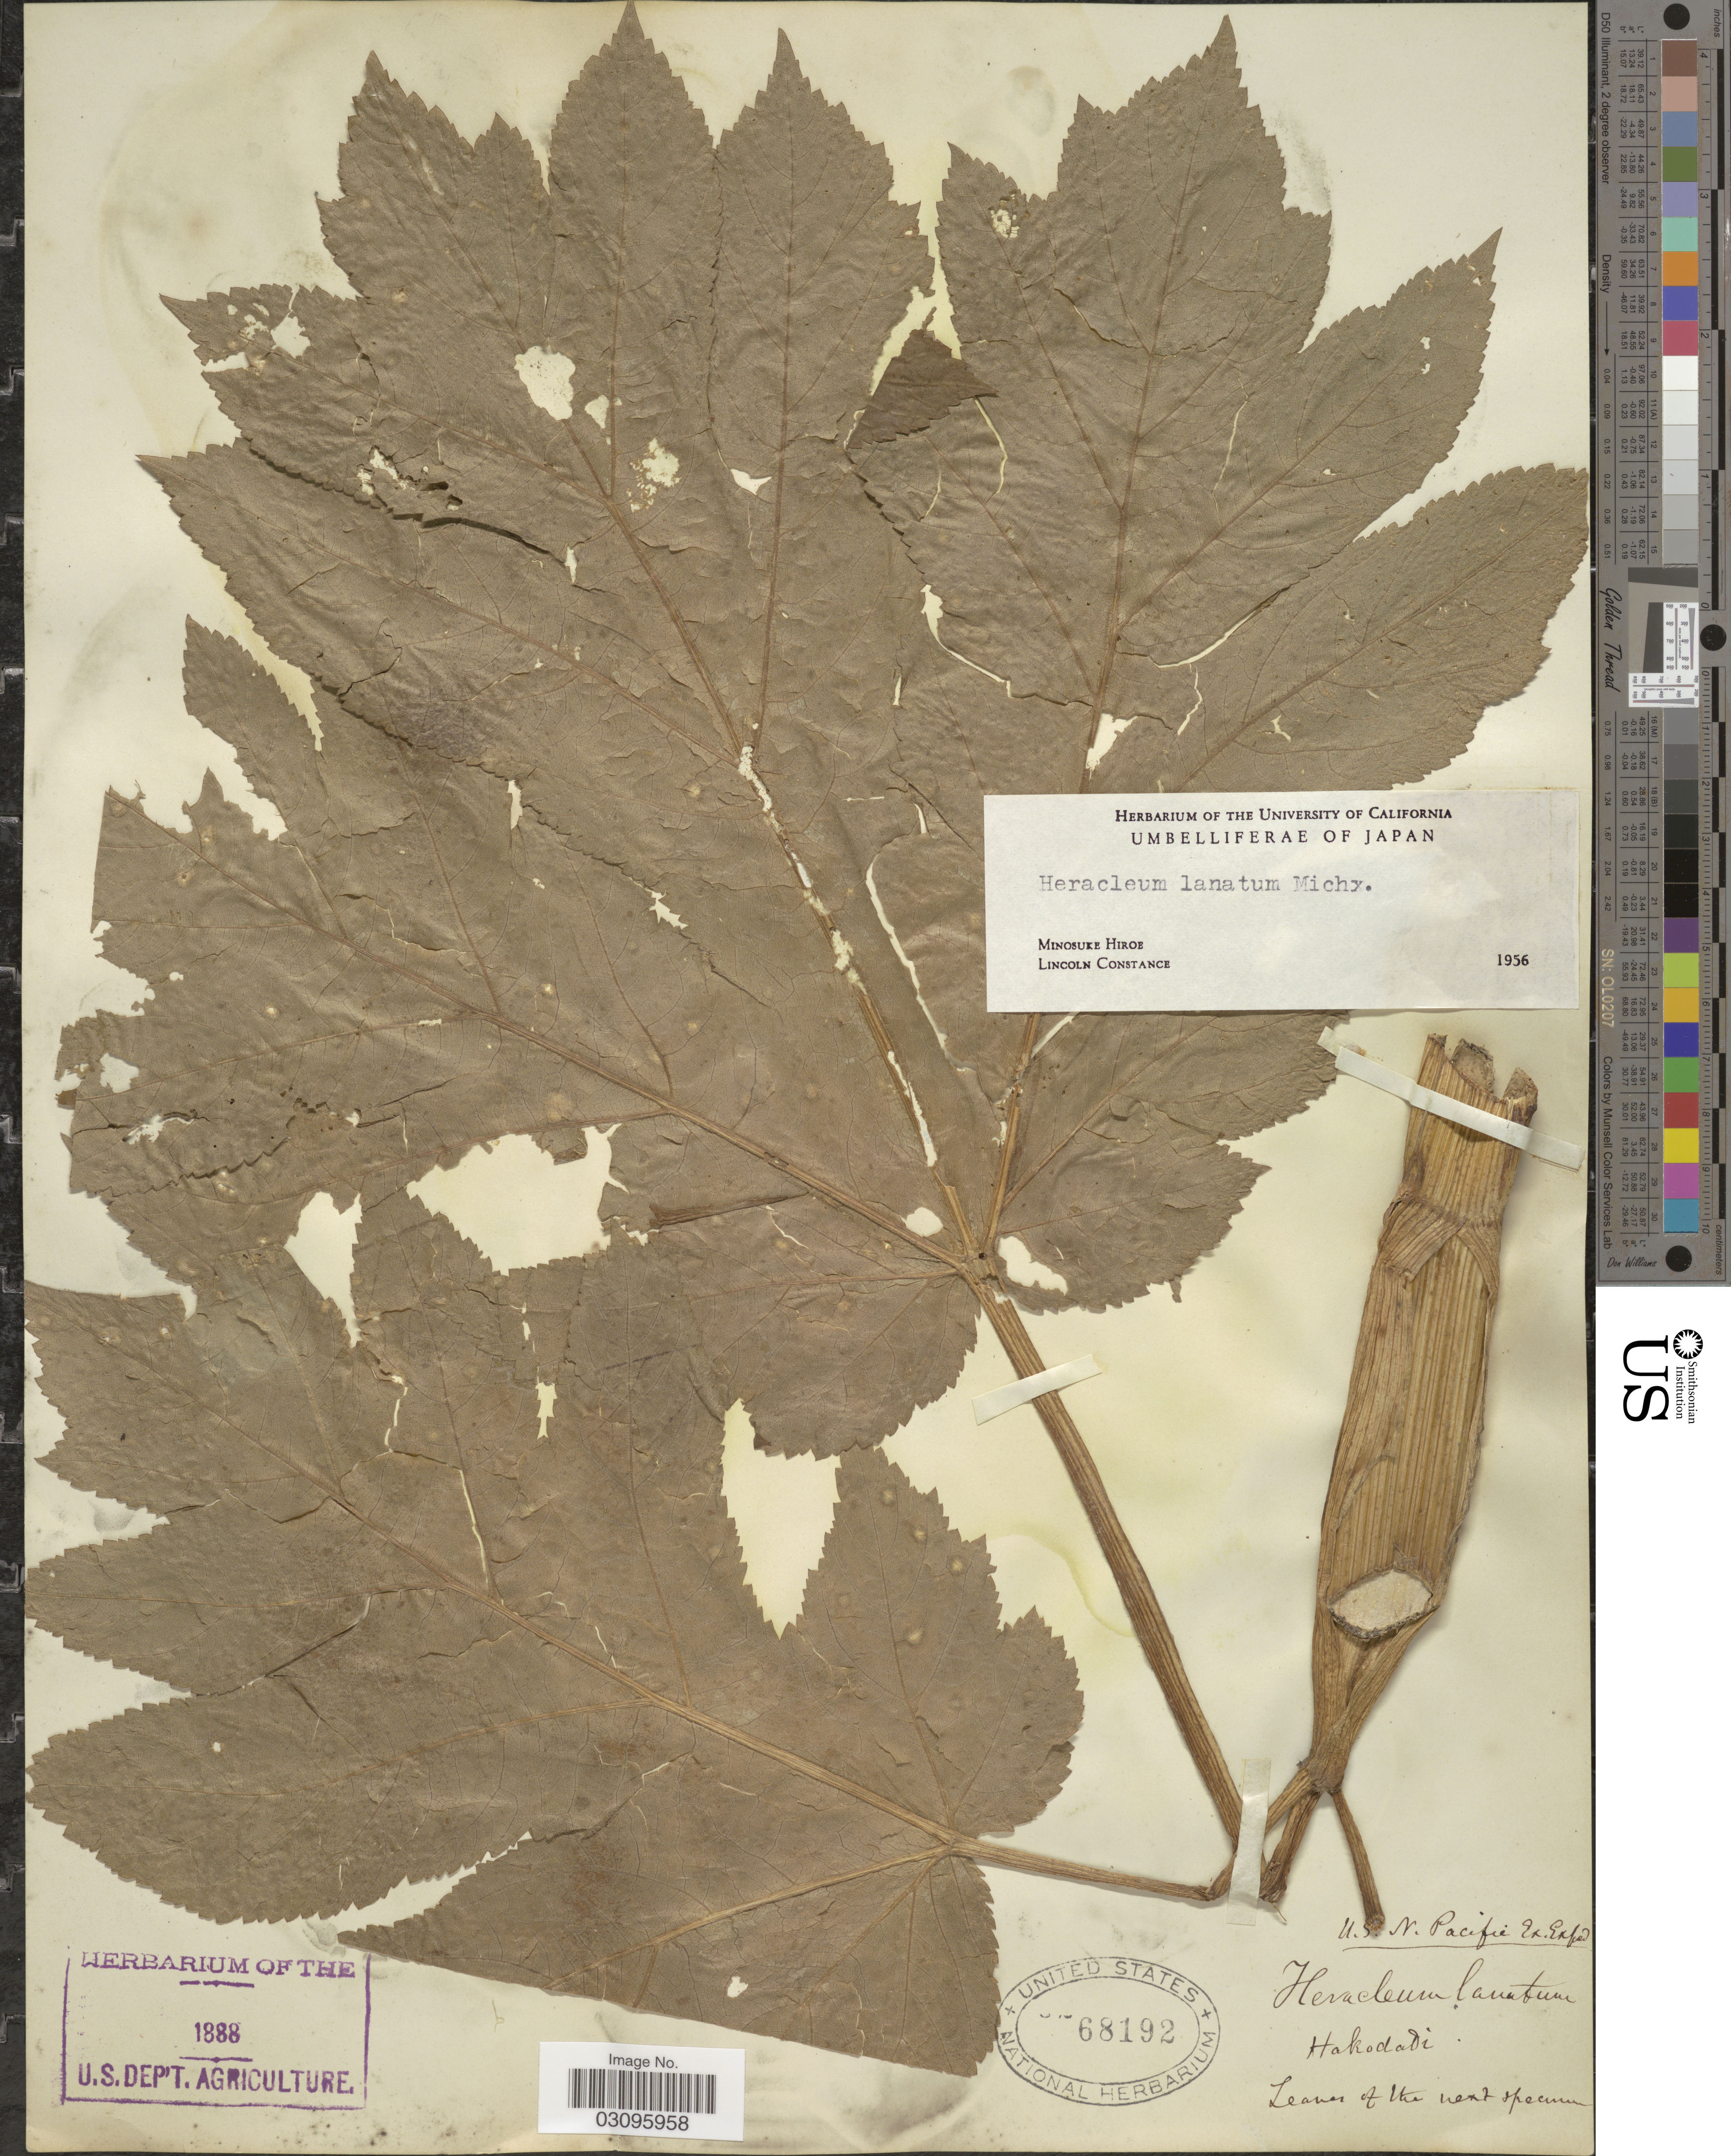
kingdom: Plantae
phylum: Tracheophyta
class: Magnoliopsida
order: Apiales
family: Apiaceae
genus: Heracleum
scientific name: Heracleum lanatum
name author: Michx.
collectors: U. S. North Pacific Explor. Exped.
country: Japan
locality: Hakodadi.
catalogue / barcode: US 68192